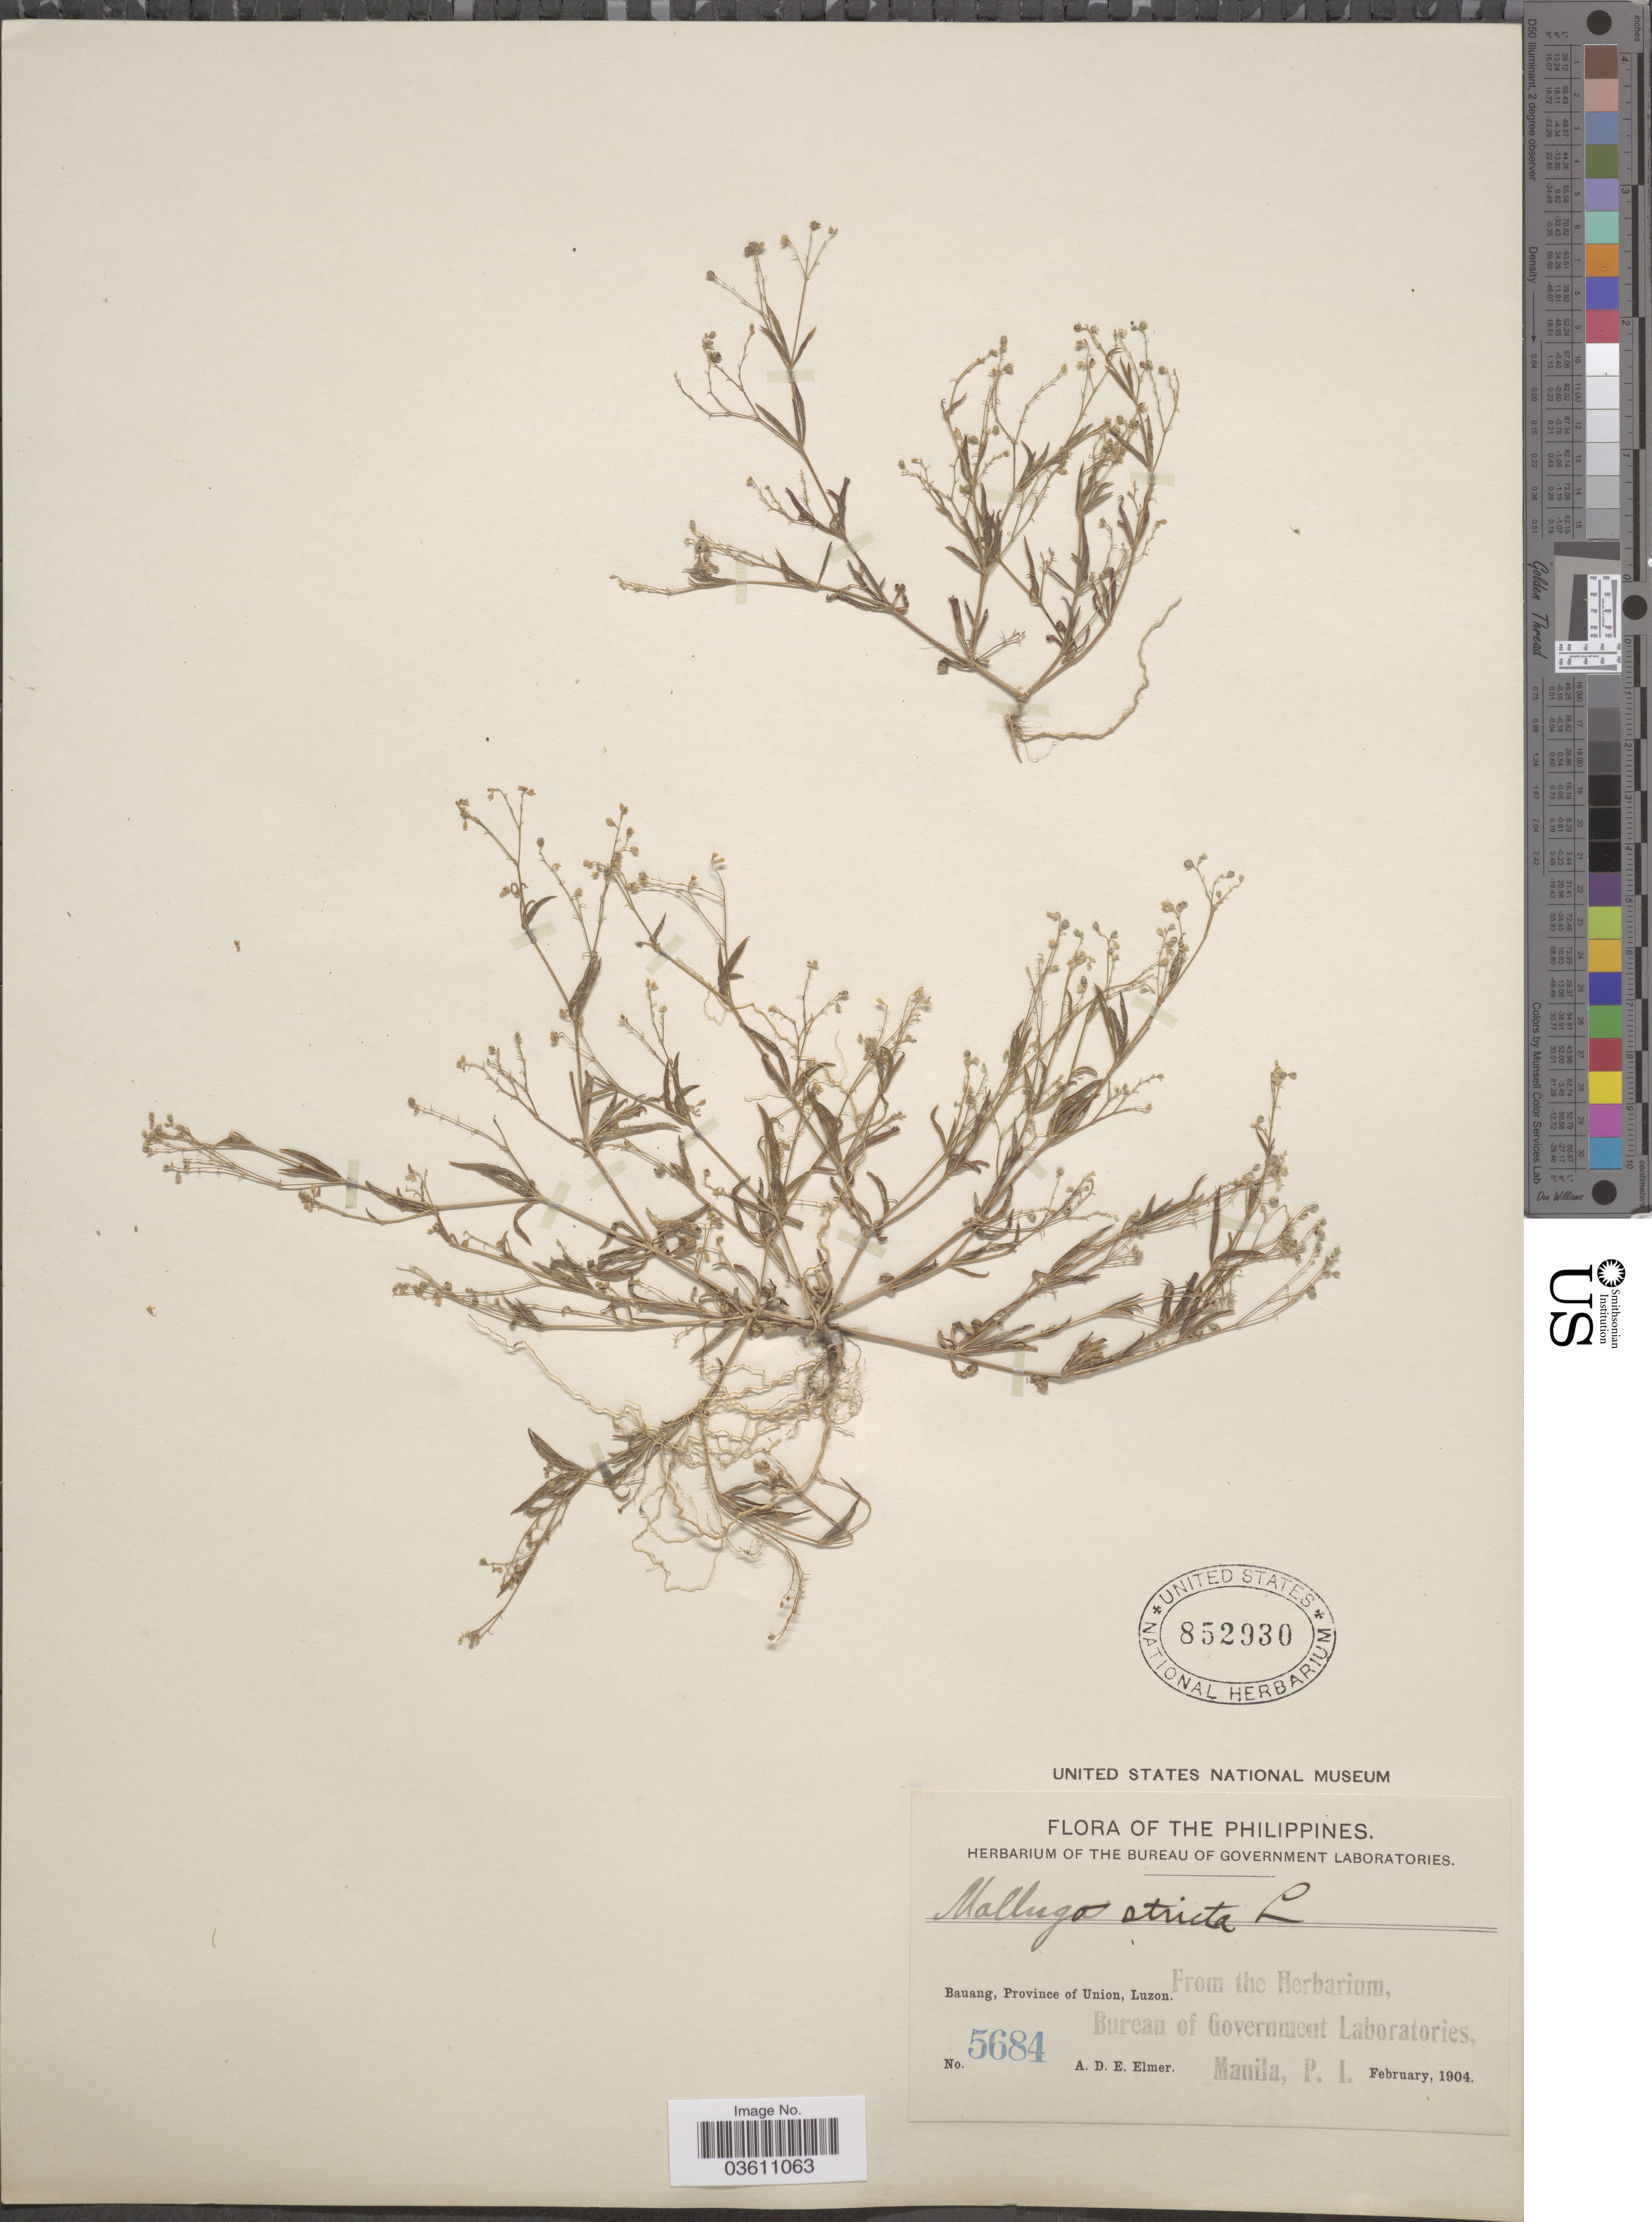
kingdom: Plantae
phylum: Tracheophyta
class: Magnoliopsida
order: Caryophyllales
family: Molluginaceae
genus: Trigastrotheca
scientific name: Trigastrotheca pentaphylla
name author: (L.) Thulin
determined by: Strong, Mark T., (BOT), Smithsonian Institution - National Museum of Natural History (UNITED STATES)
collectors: A. D. E. Elmer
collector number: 5684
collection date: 1904-02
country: Philippines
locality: Bauang, Province of Union, Luzon.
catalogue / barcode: US 852930